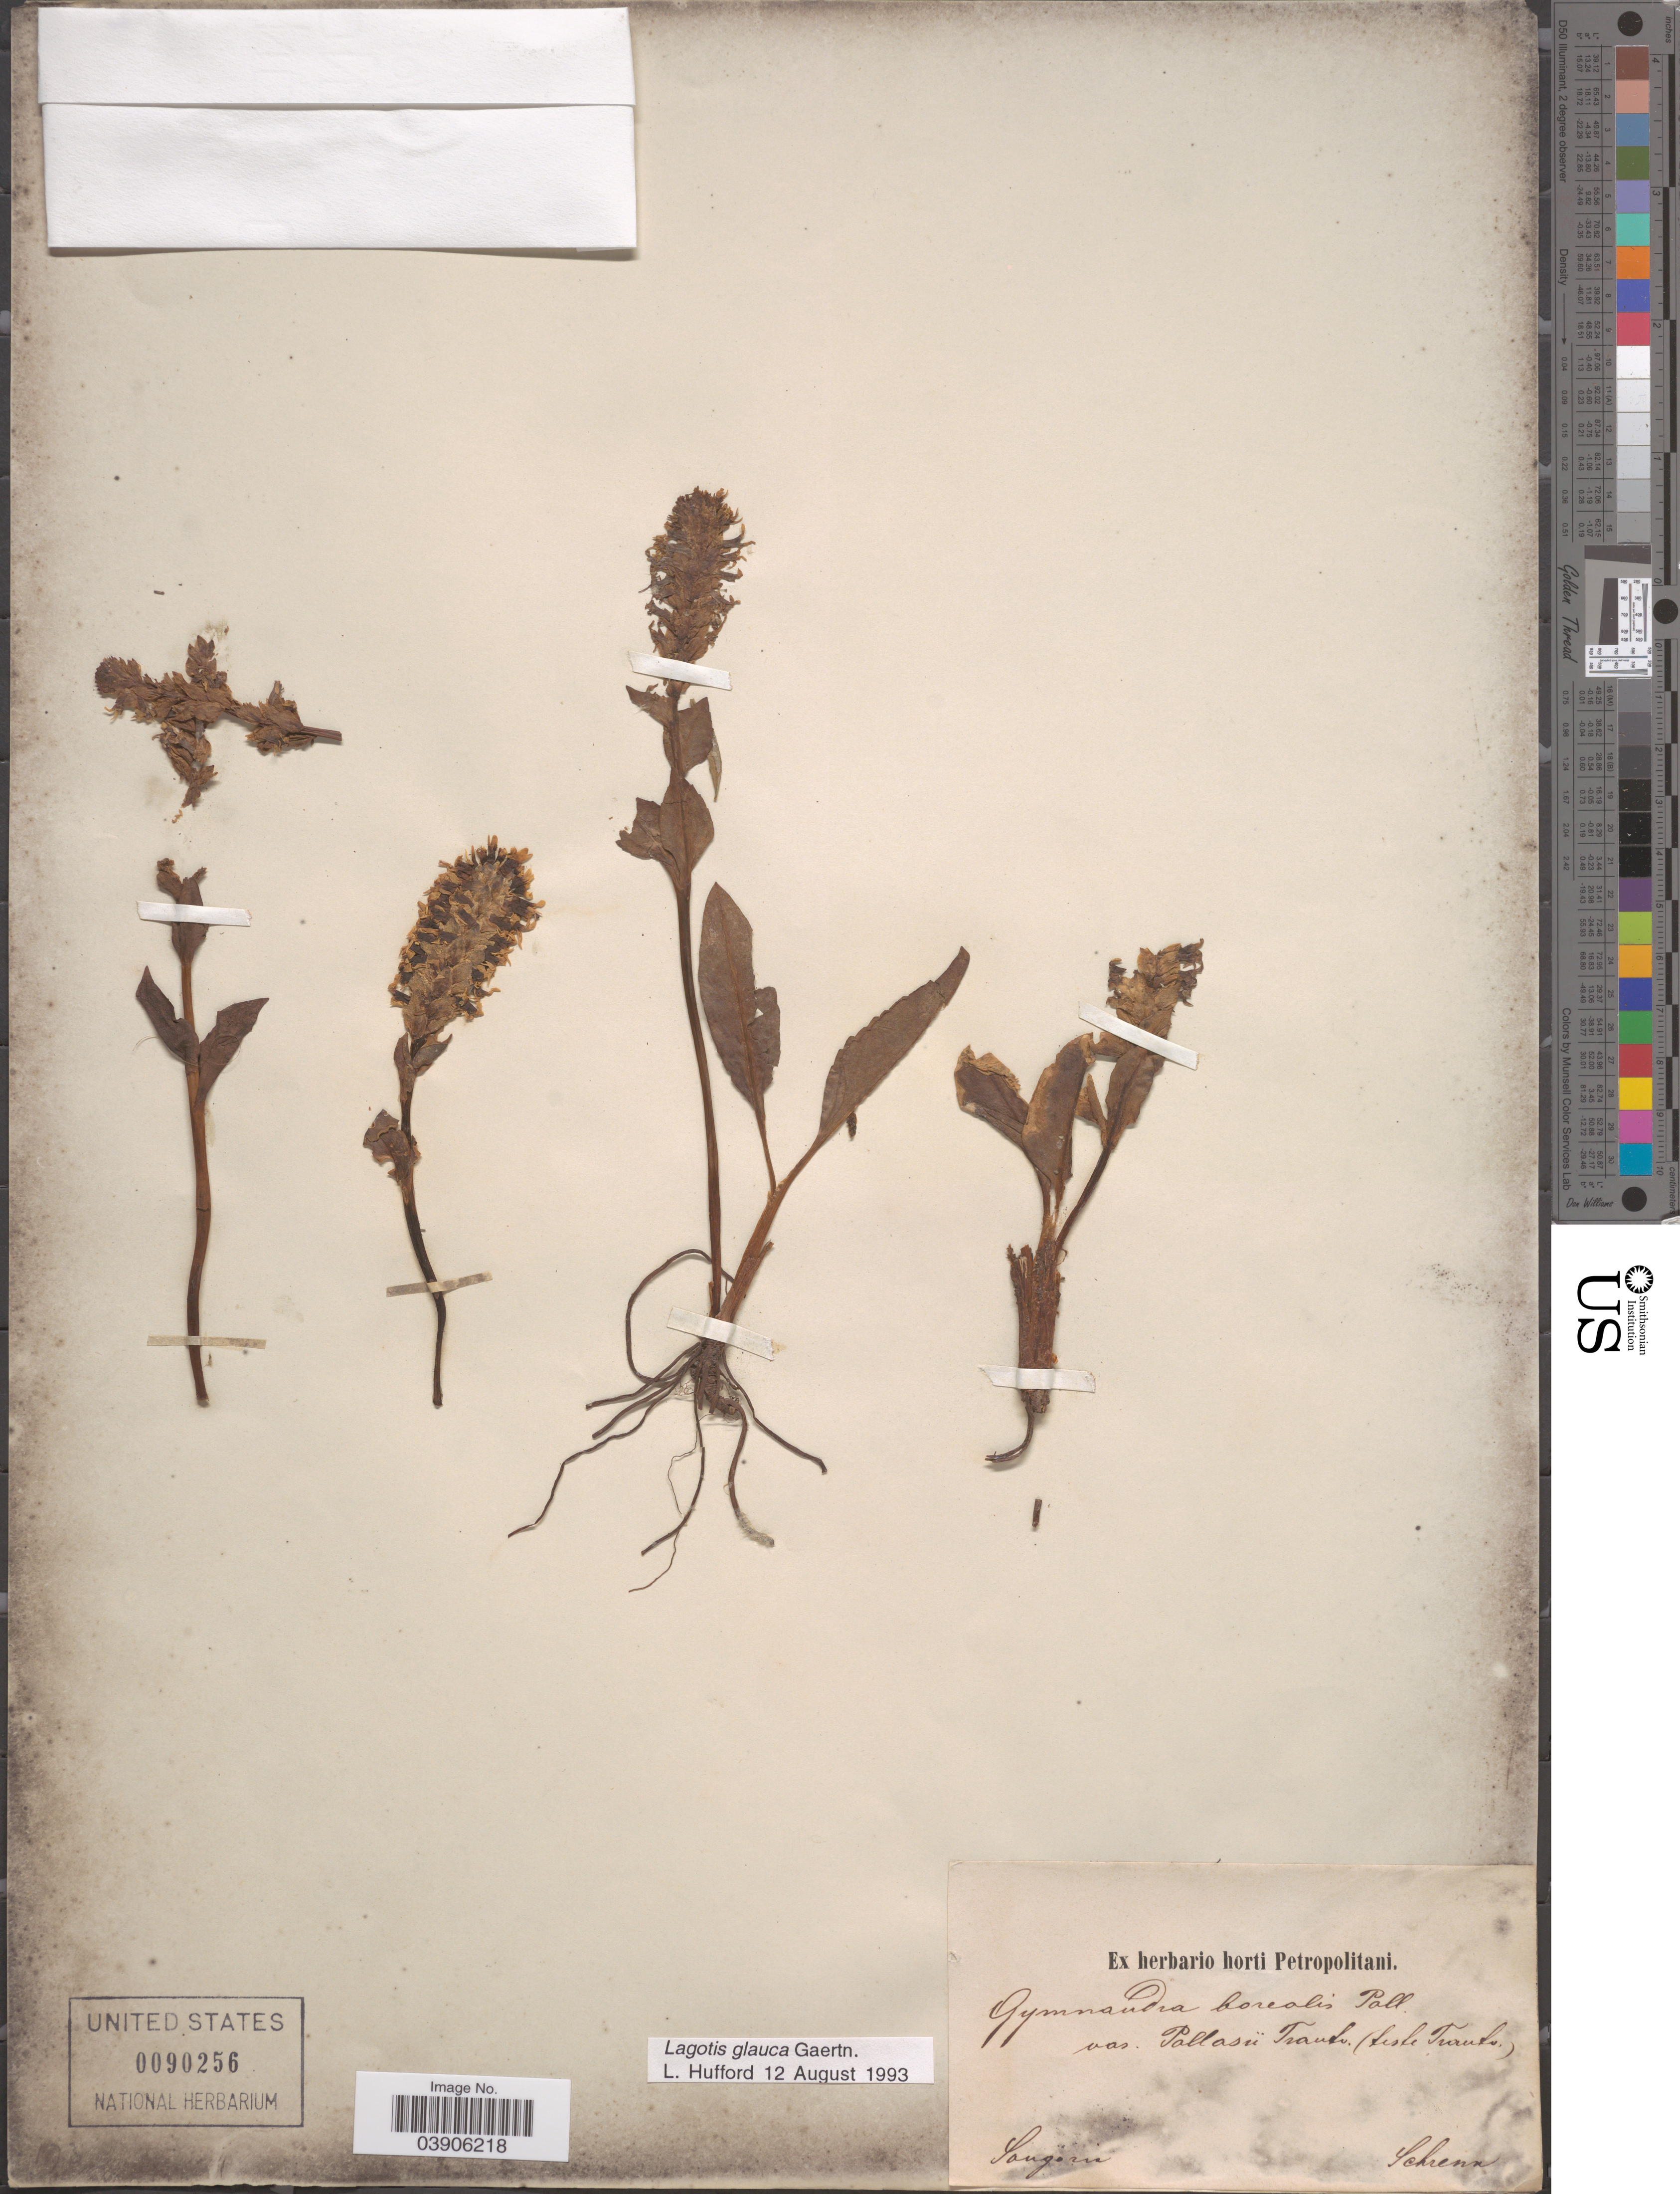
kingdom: Plantae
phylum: Tracheophyta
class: Magnoliopsida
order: Lamiales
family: Plantaginaceae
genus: Lagotis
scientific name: Lagotis glauca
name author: Gaertn.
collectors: A.G. Schrenk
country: Kazakhstan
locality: Songaria.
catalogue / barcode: US 90256